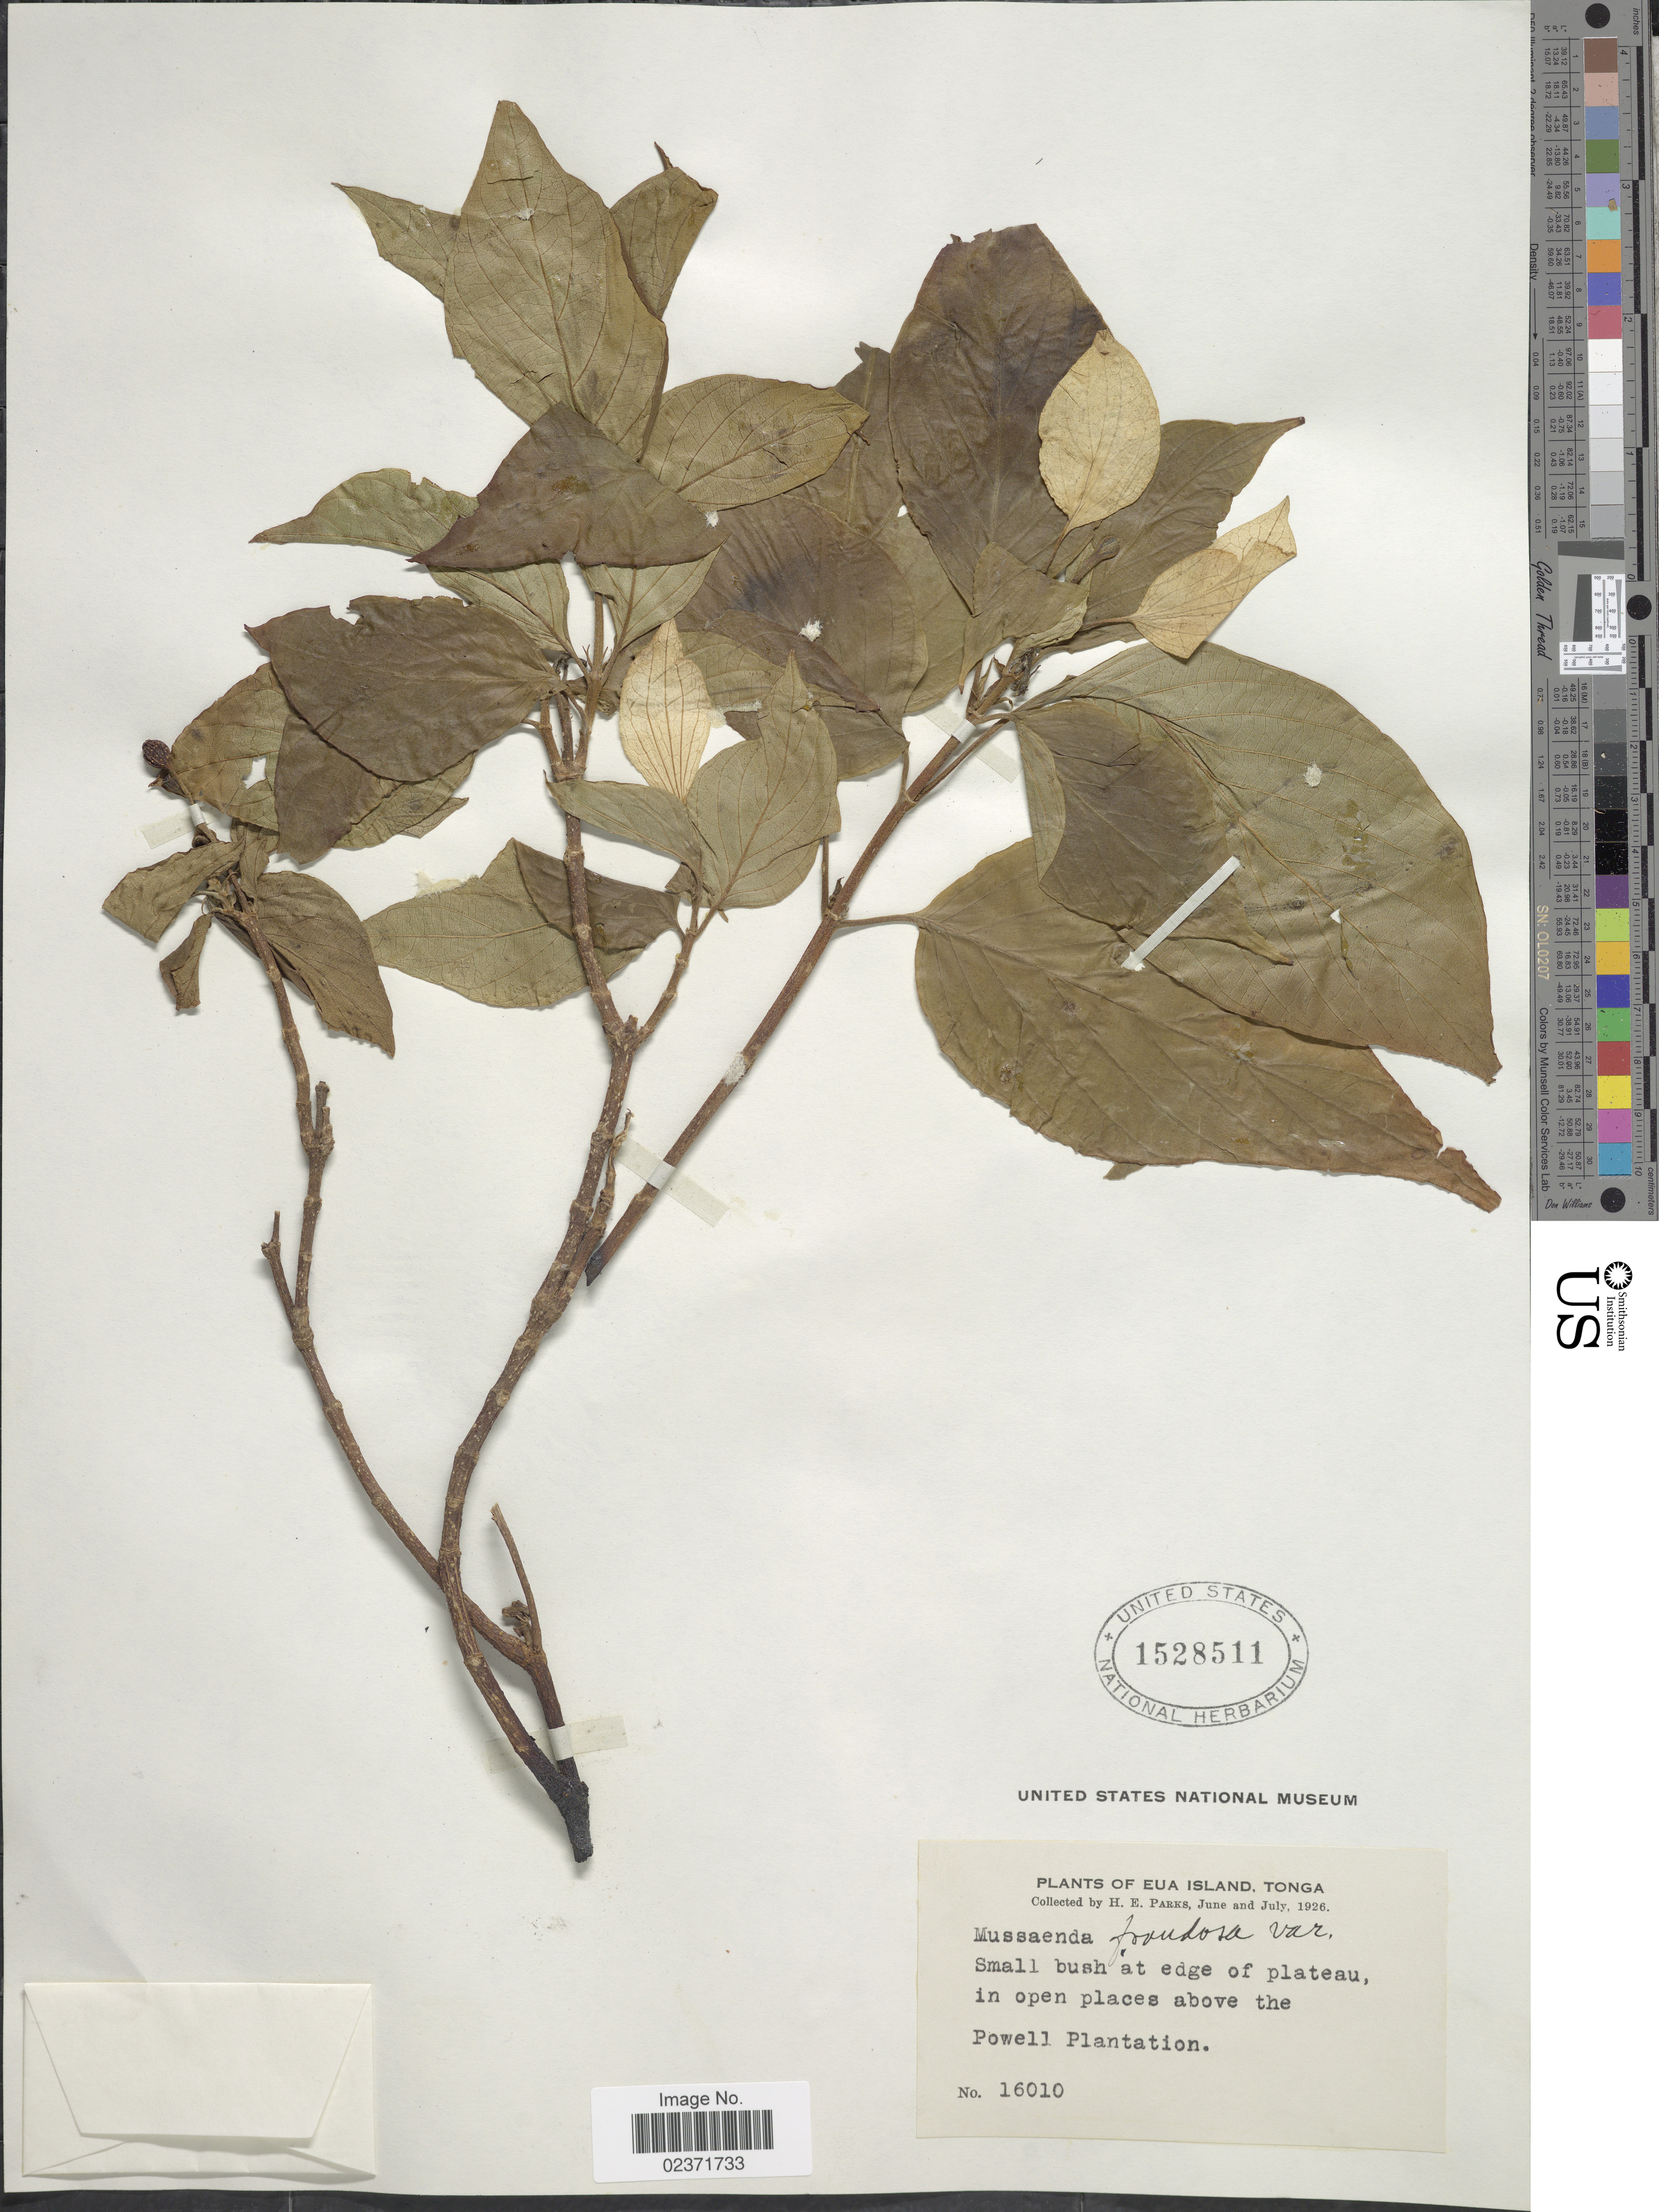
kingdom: Plantae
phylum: Tracheophyta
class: Magnoliopsida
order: Gentianales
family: Rubiaceae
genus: Mussaenda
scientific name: Mussaenda raiateensis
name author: J.W. Moore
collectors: H. E. Parks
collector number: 16010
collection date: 1926-06/1926-07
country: Tonga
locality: Eua Island. Small bush at edge of plateau, in open place above the Powell Plantation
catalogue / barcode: US 1528511